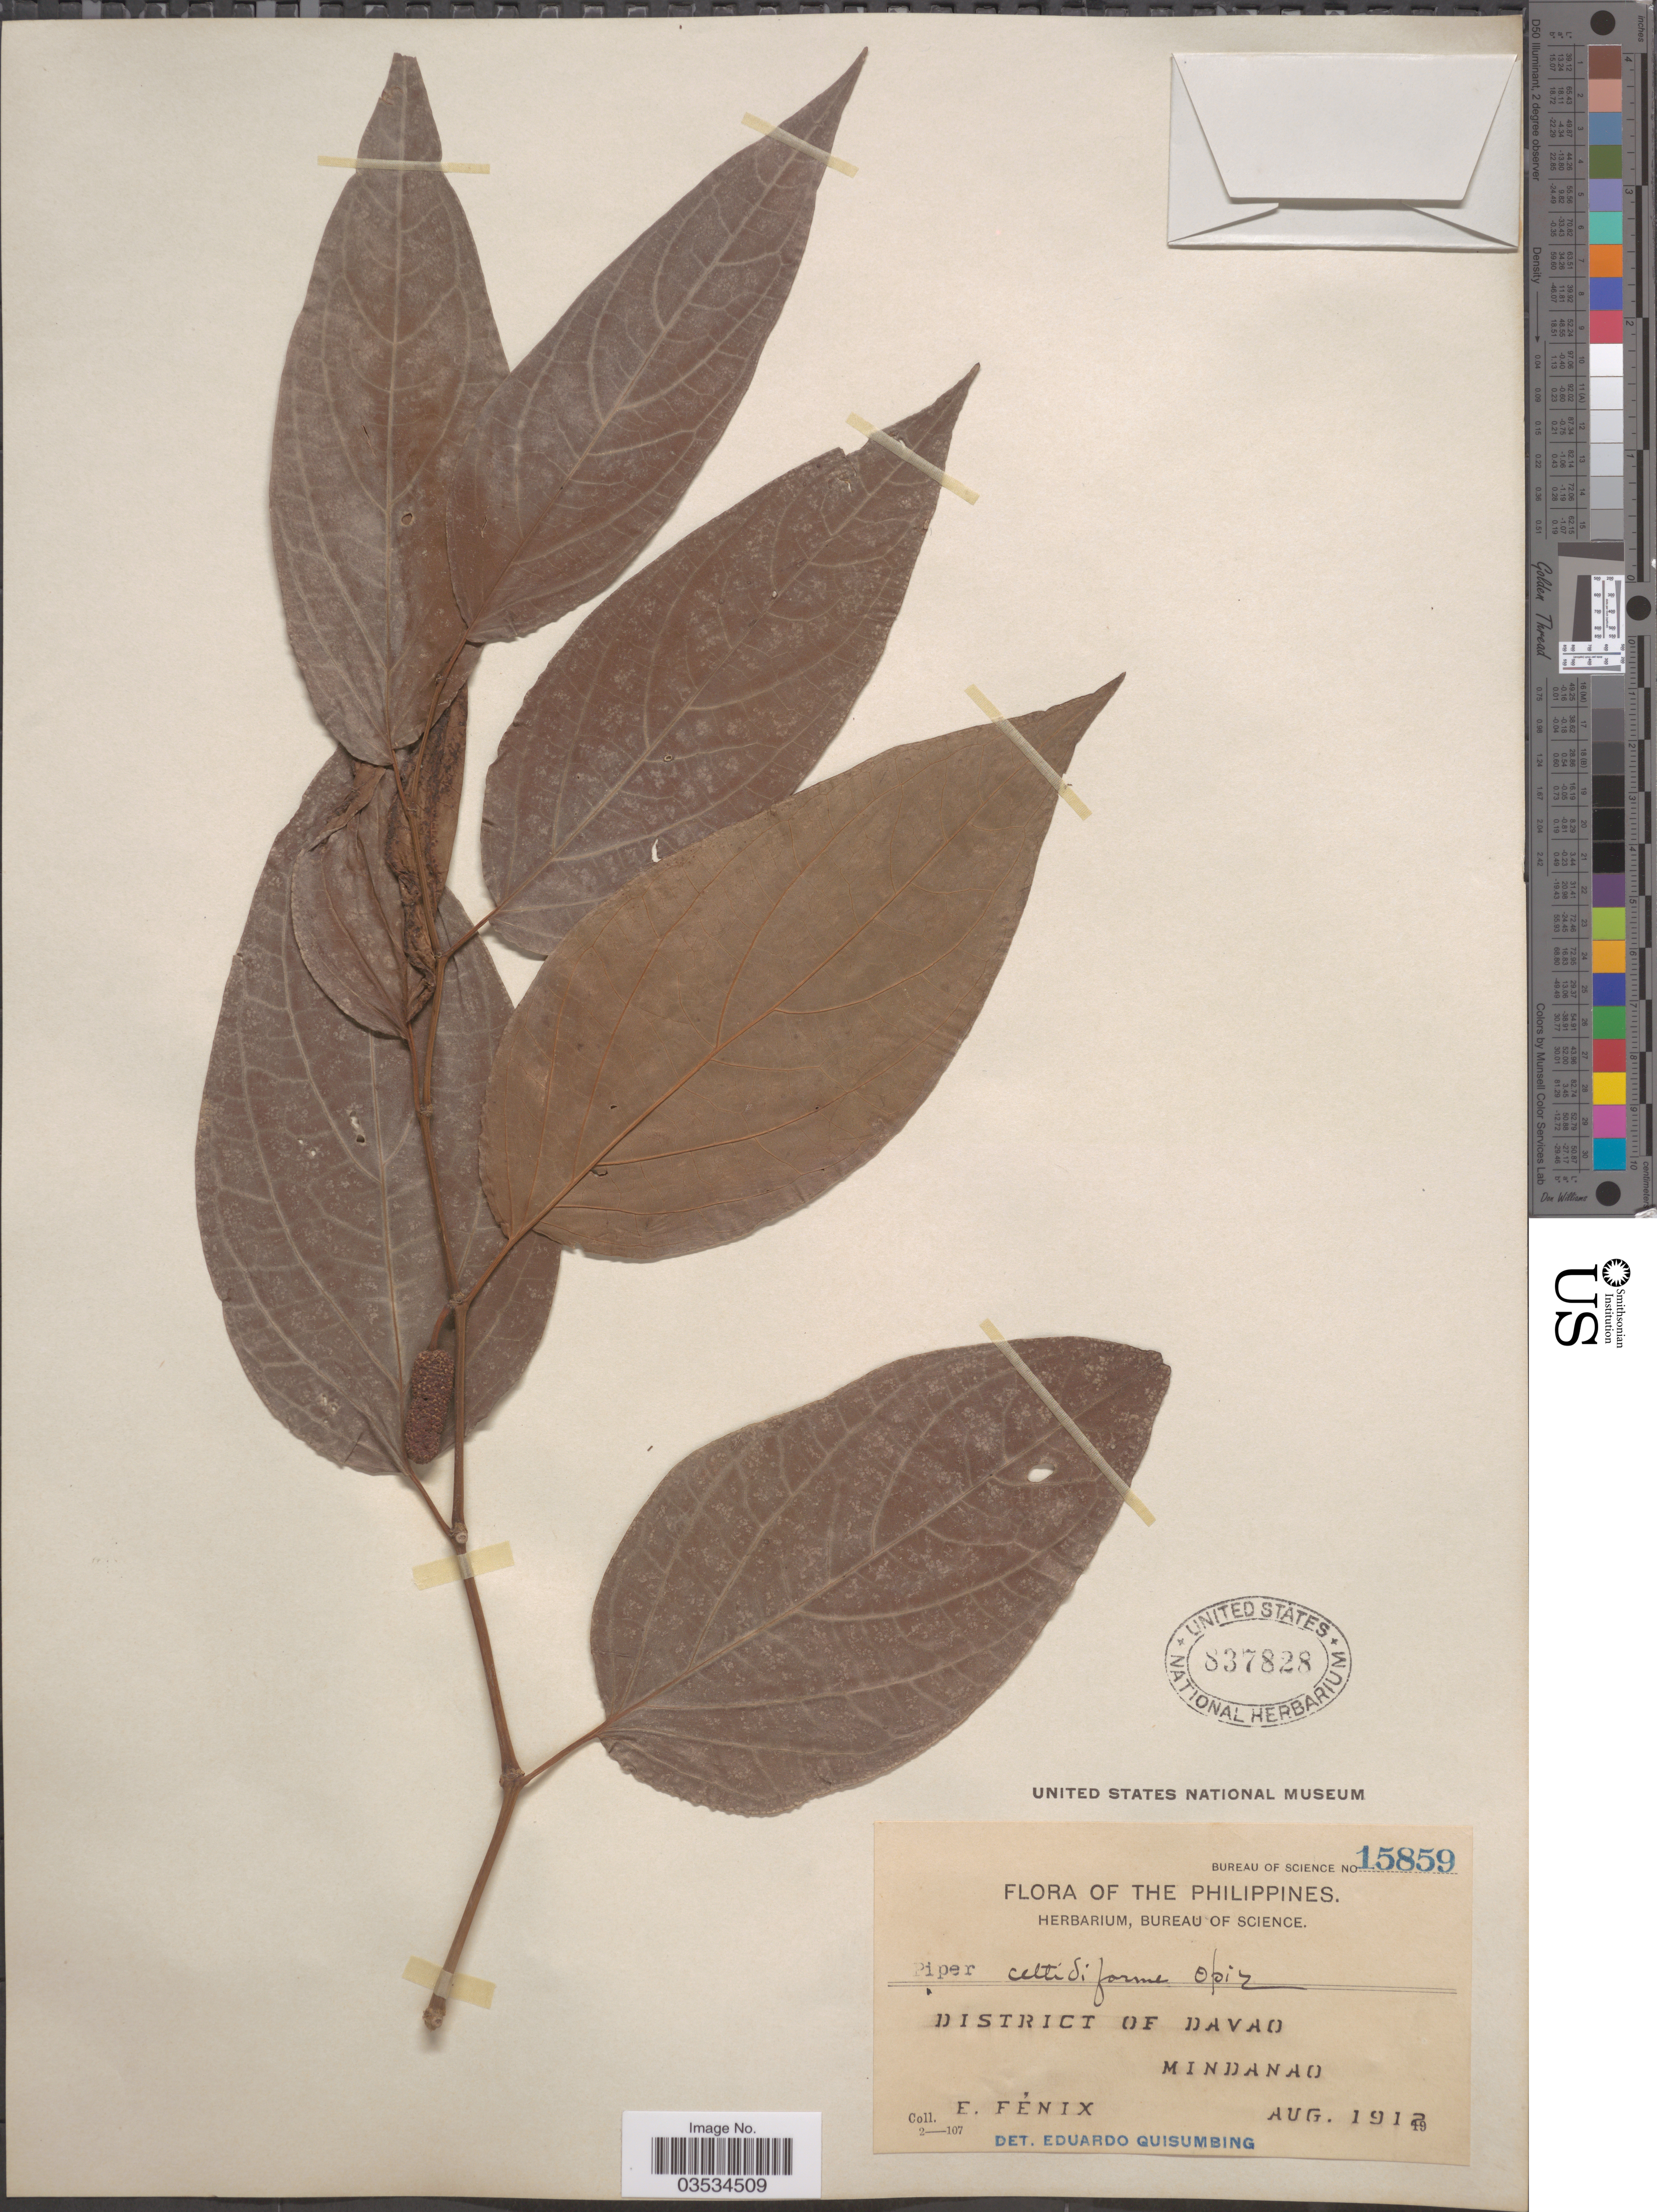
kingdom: Plantae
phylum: Tracheophyta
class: Magnoliopsida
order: Piperales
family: Piperaceae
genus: Piper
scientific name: Piper celtidiforme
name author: Opiz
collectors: E. Fénix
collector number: Bureau of Science 15859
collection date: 1912-08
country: Philippines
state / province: Davao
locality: District of Davao. Mindanao.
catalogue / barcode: US 837828